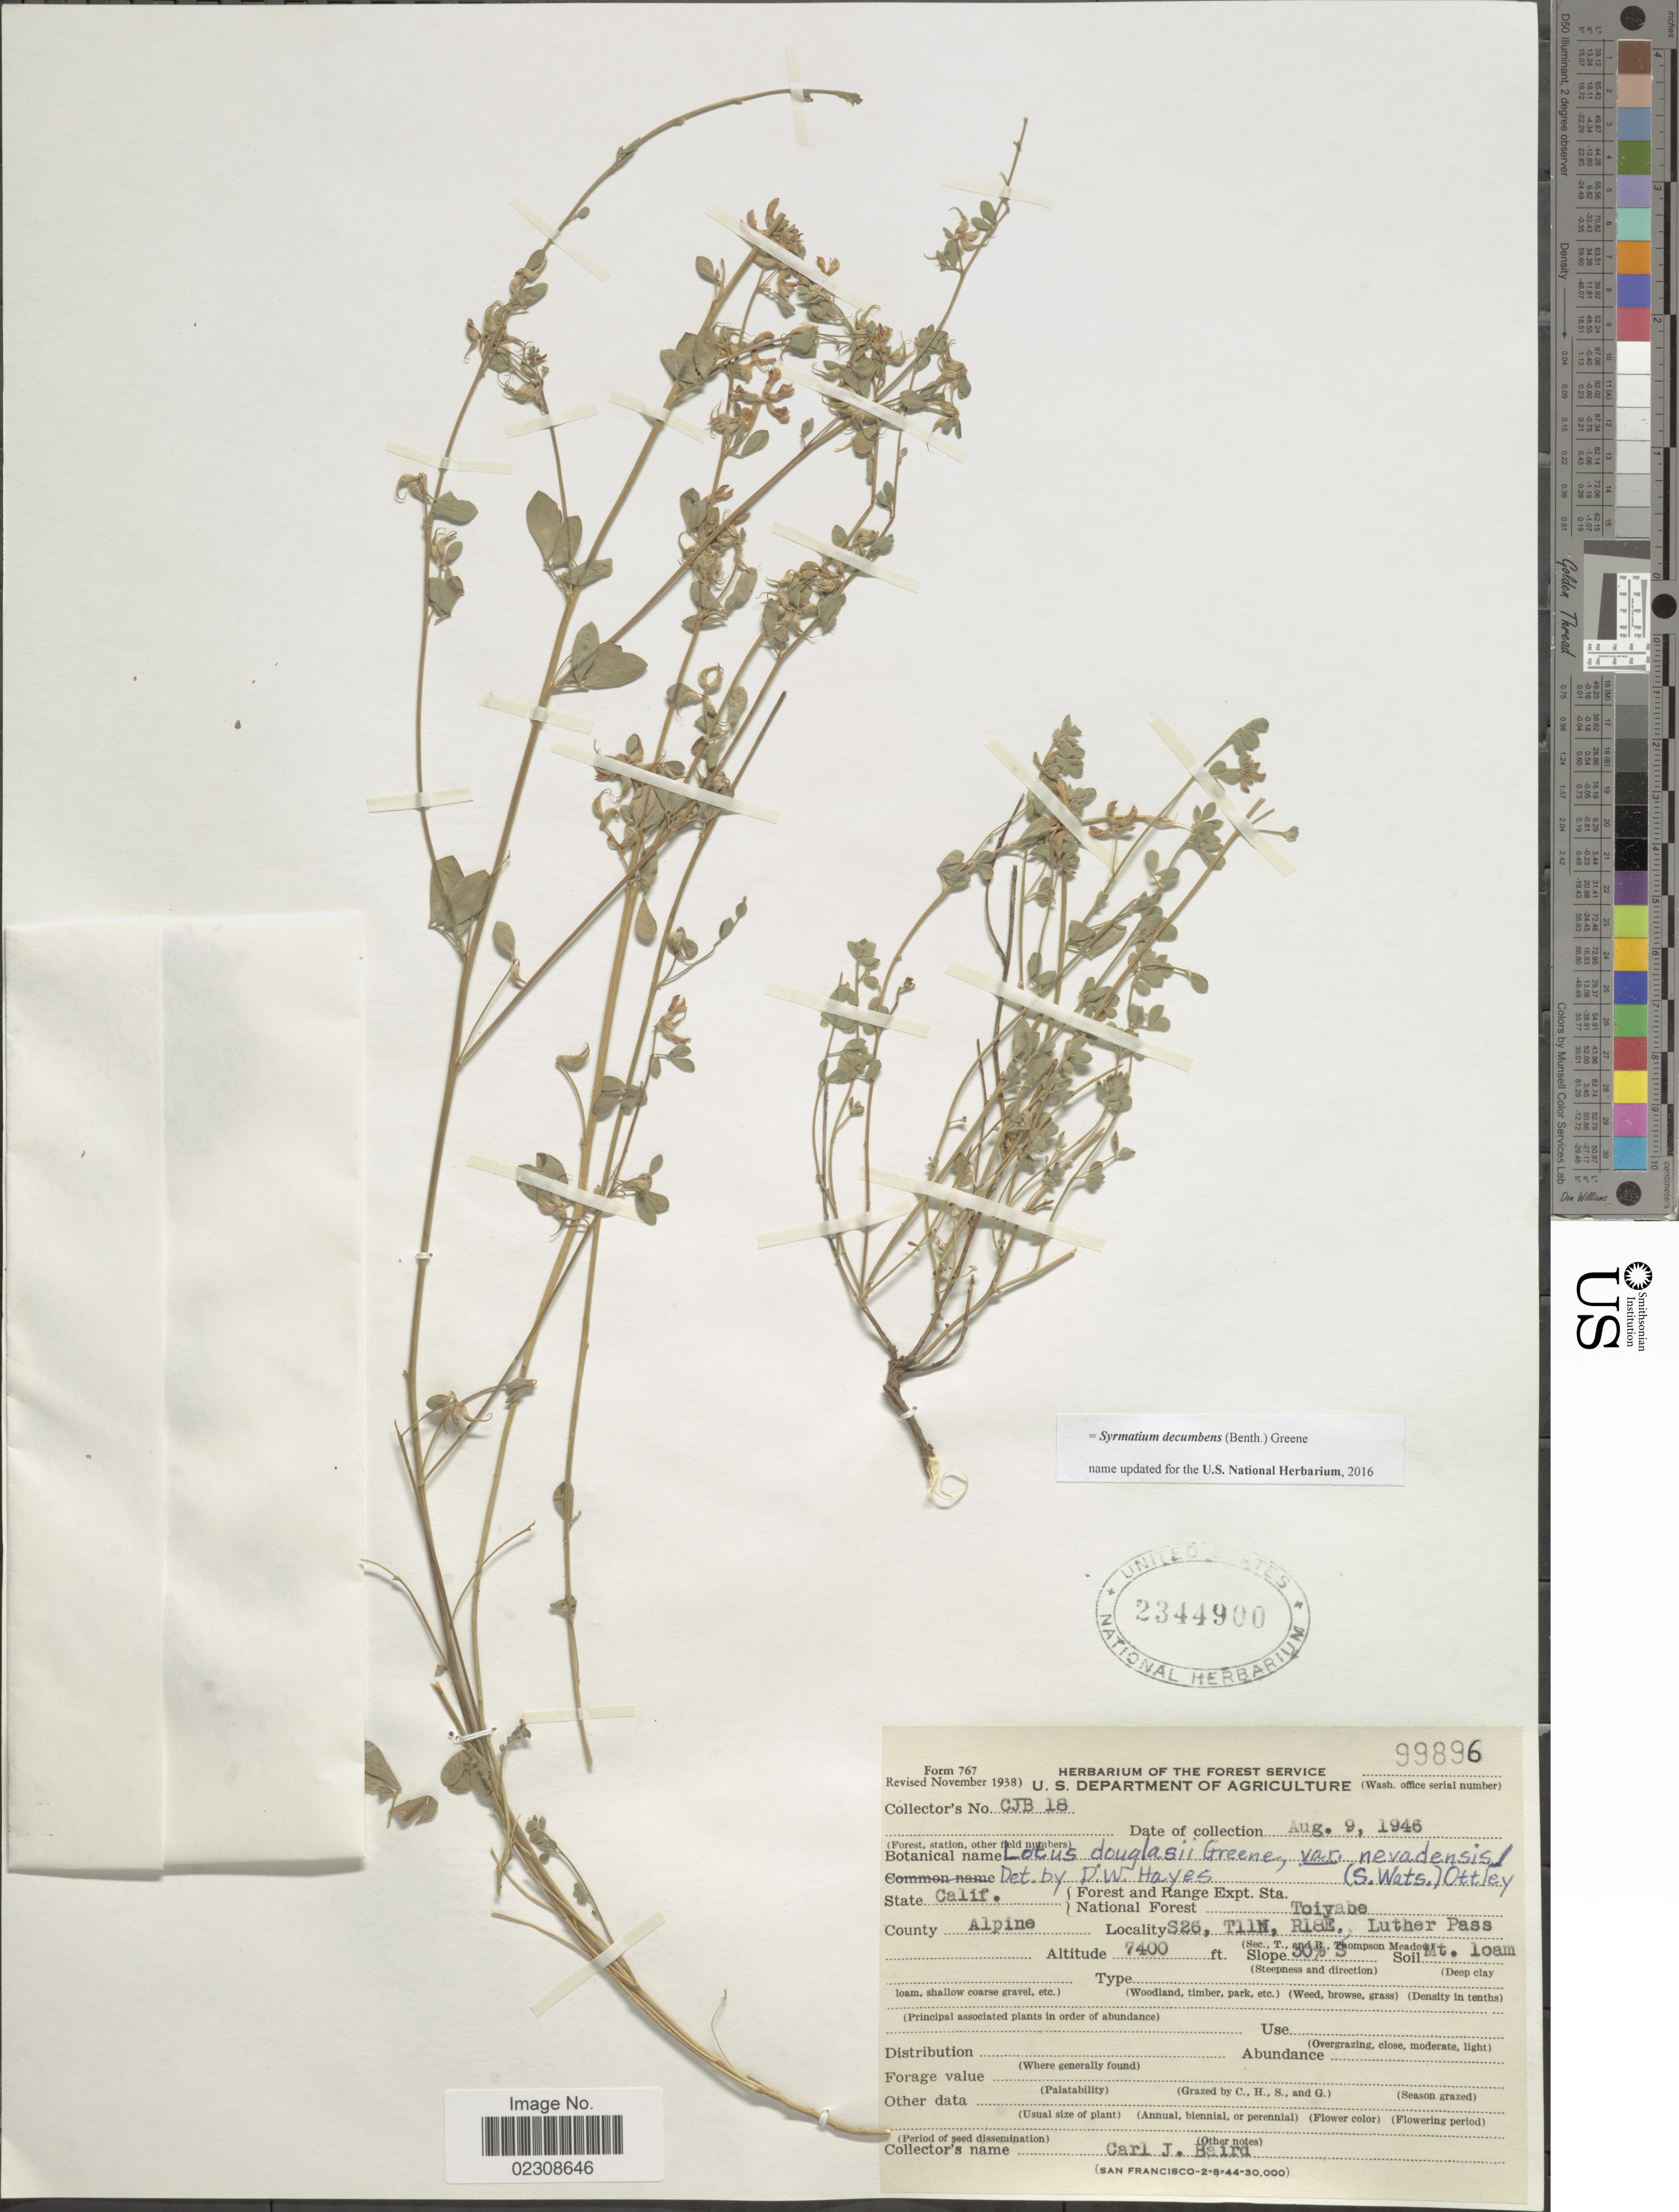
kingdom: Plantae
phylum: Tracheophyta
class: Magnoliopsida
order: Fabales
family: Fabaceae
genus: Syrmatium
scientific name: Syrmatium decumbens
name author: (Benth.) Greene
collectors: C. Baird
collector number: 99896/CJB18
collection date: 1946-08-09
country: United States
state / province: California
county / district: Alpine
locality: Calif. S26, T11N, R18E. Luthor Pass. Alpine County.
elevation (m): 2256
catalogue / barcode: US 2344900